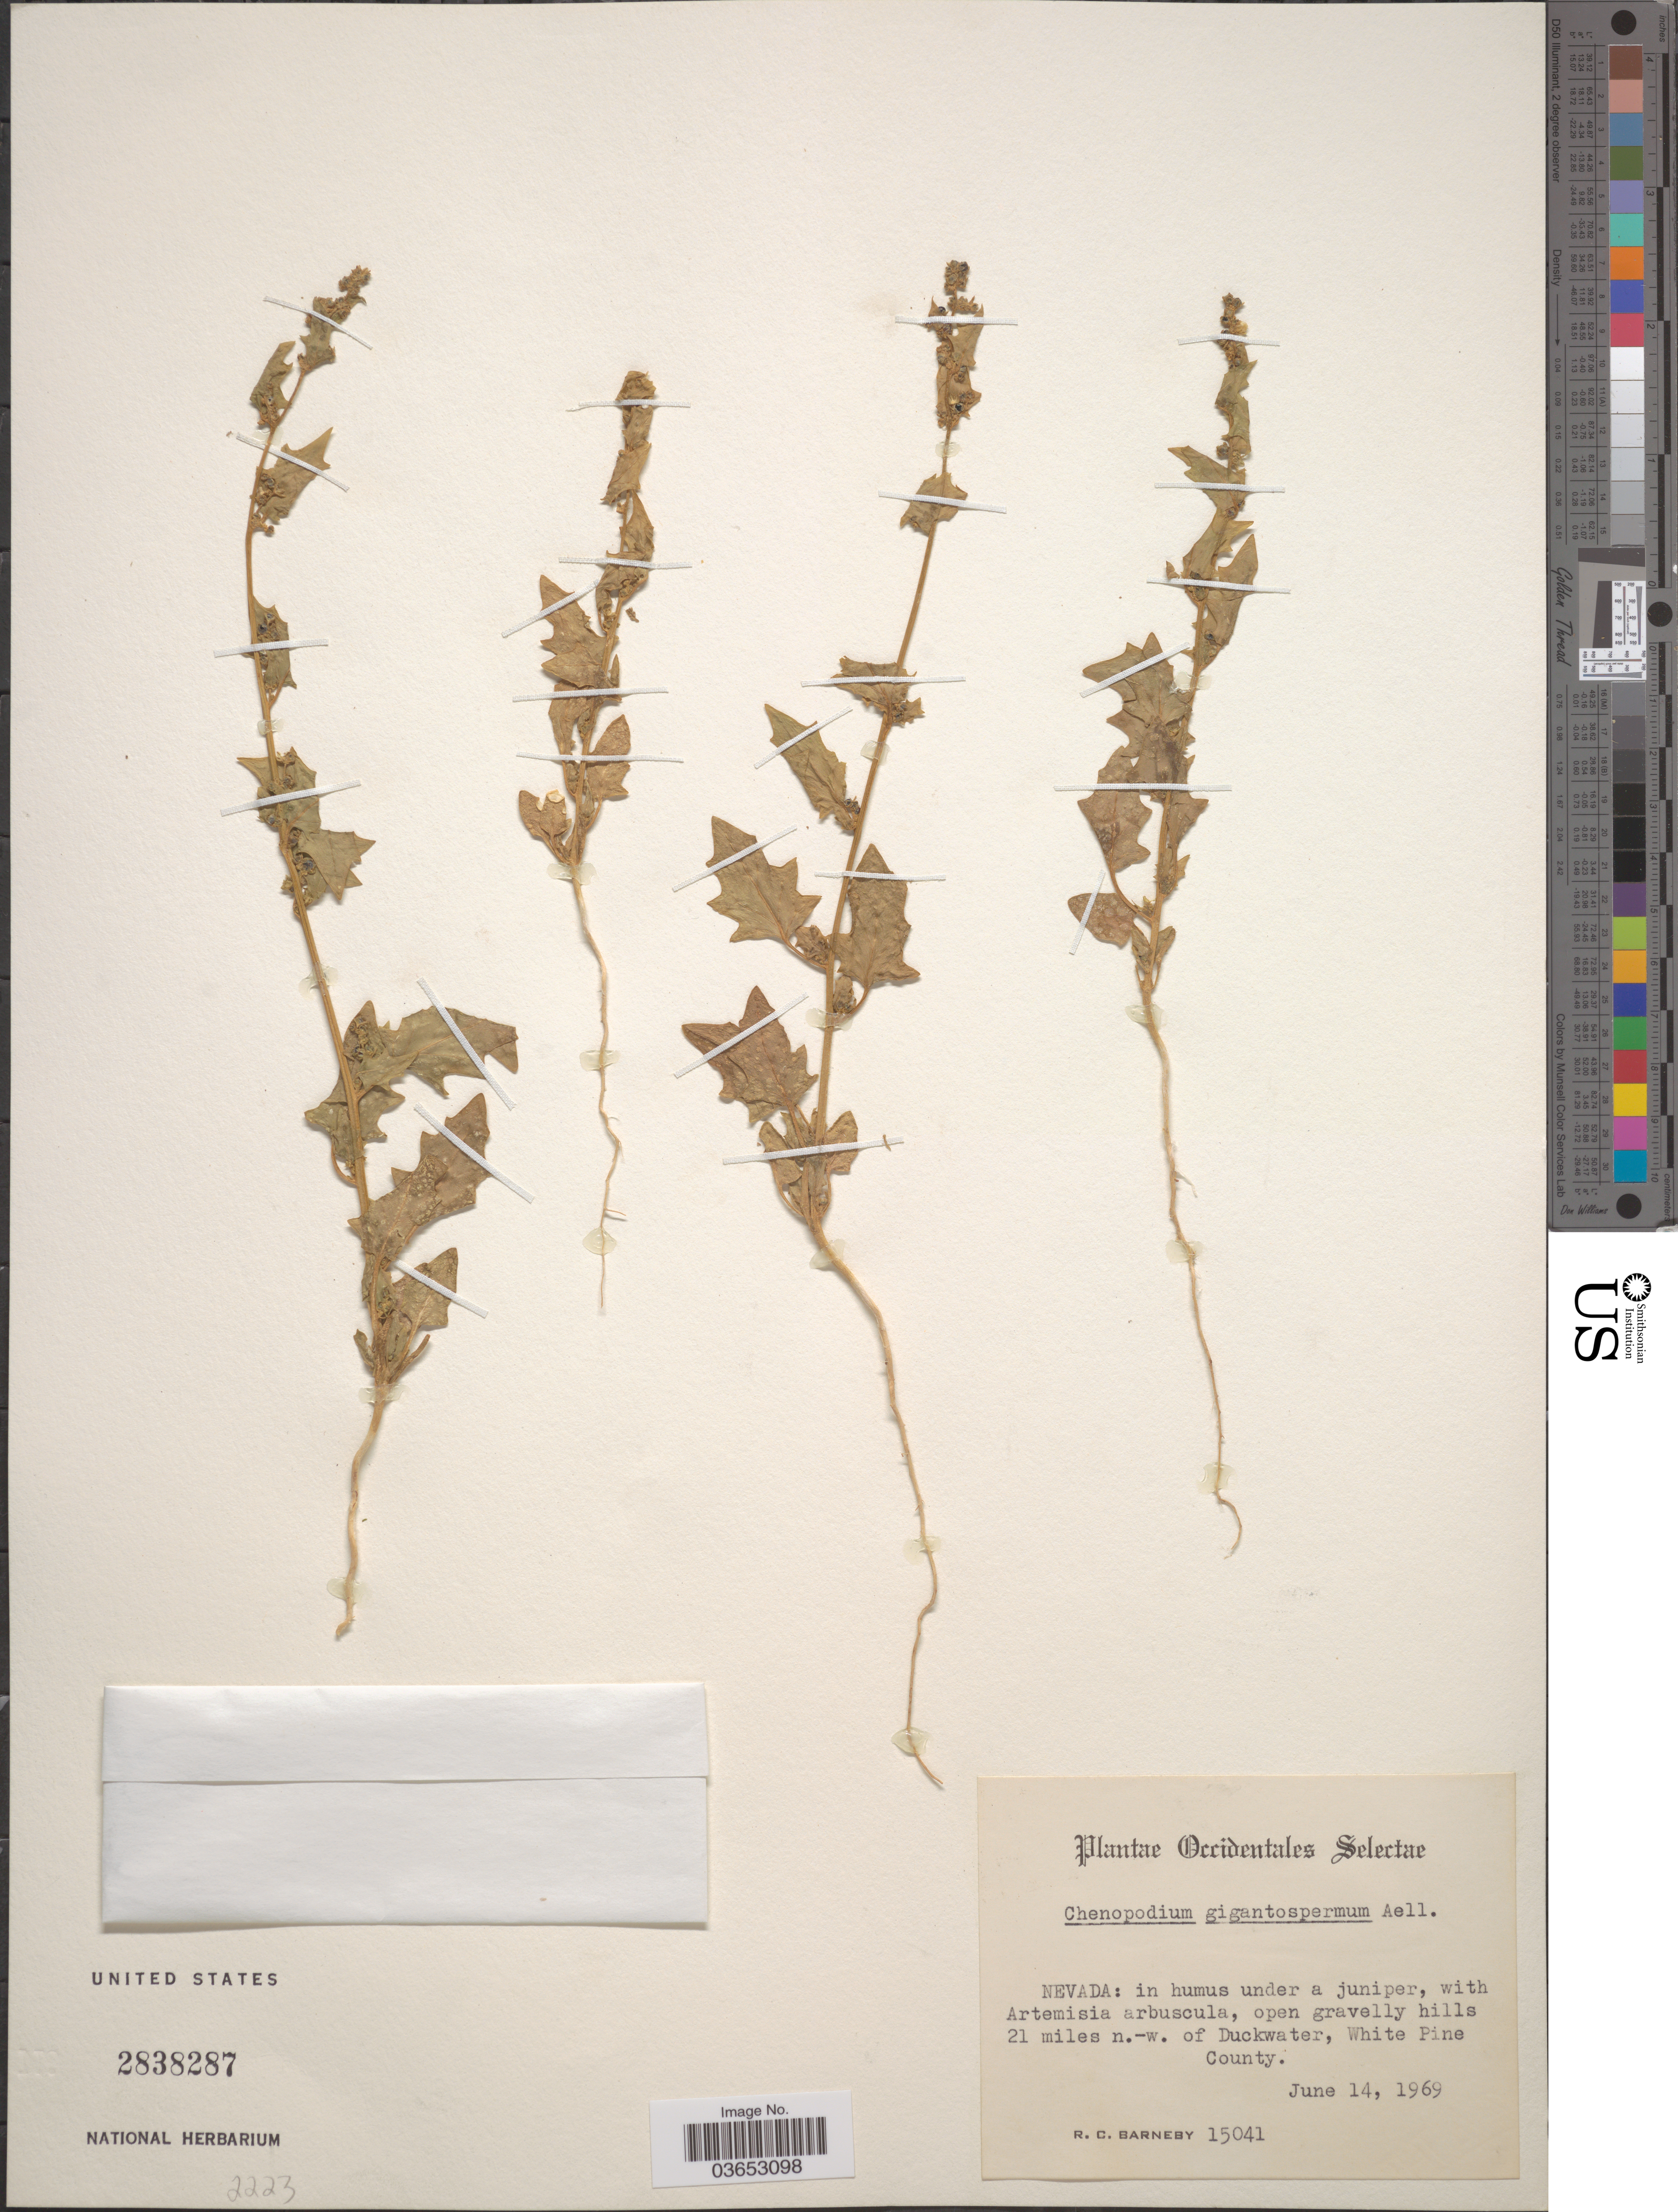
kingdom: Plantae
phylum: Tracheophyta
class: Magnoliopsida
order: Caryophyllales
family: Amaranthaceae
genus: Chenopodium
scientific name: Chenopodium gigantospermum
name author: Aellen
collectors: R. C. Barneby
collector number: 15041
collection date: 1969-06-14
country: United States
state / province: Nevada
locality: Occidentales Selectae. 21 miles n.-w. of Duckwater, White Pine County.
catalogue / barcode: US 2838287